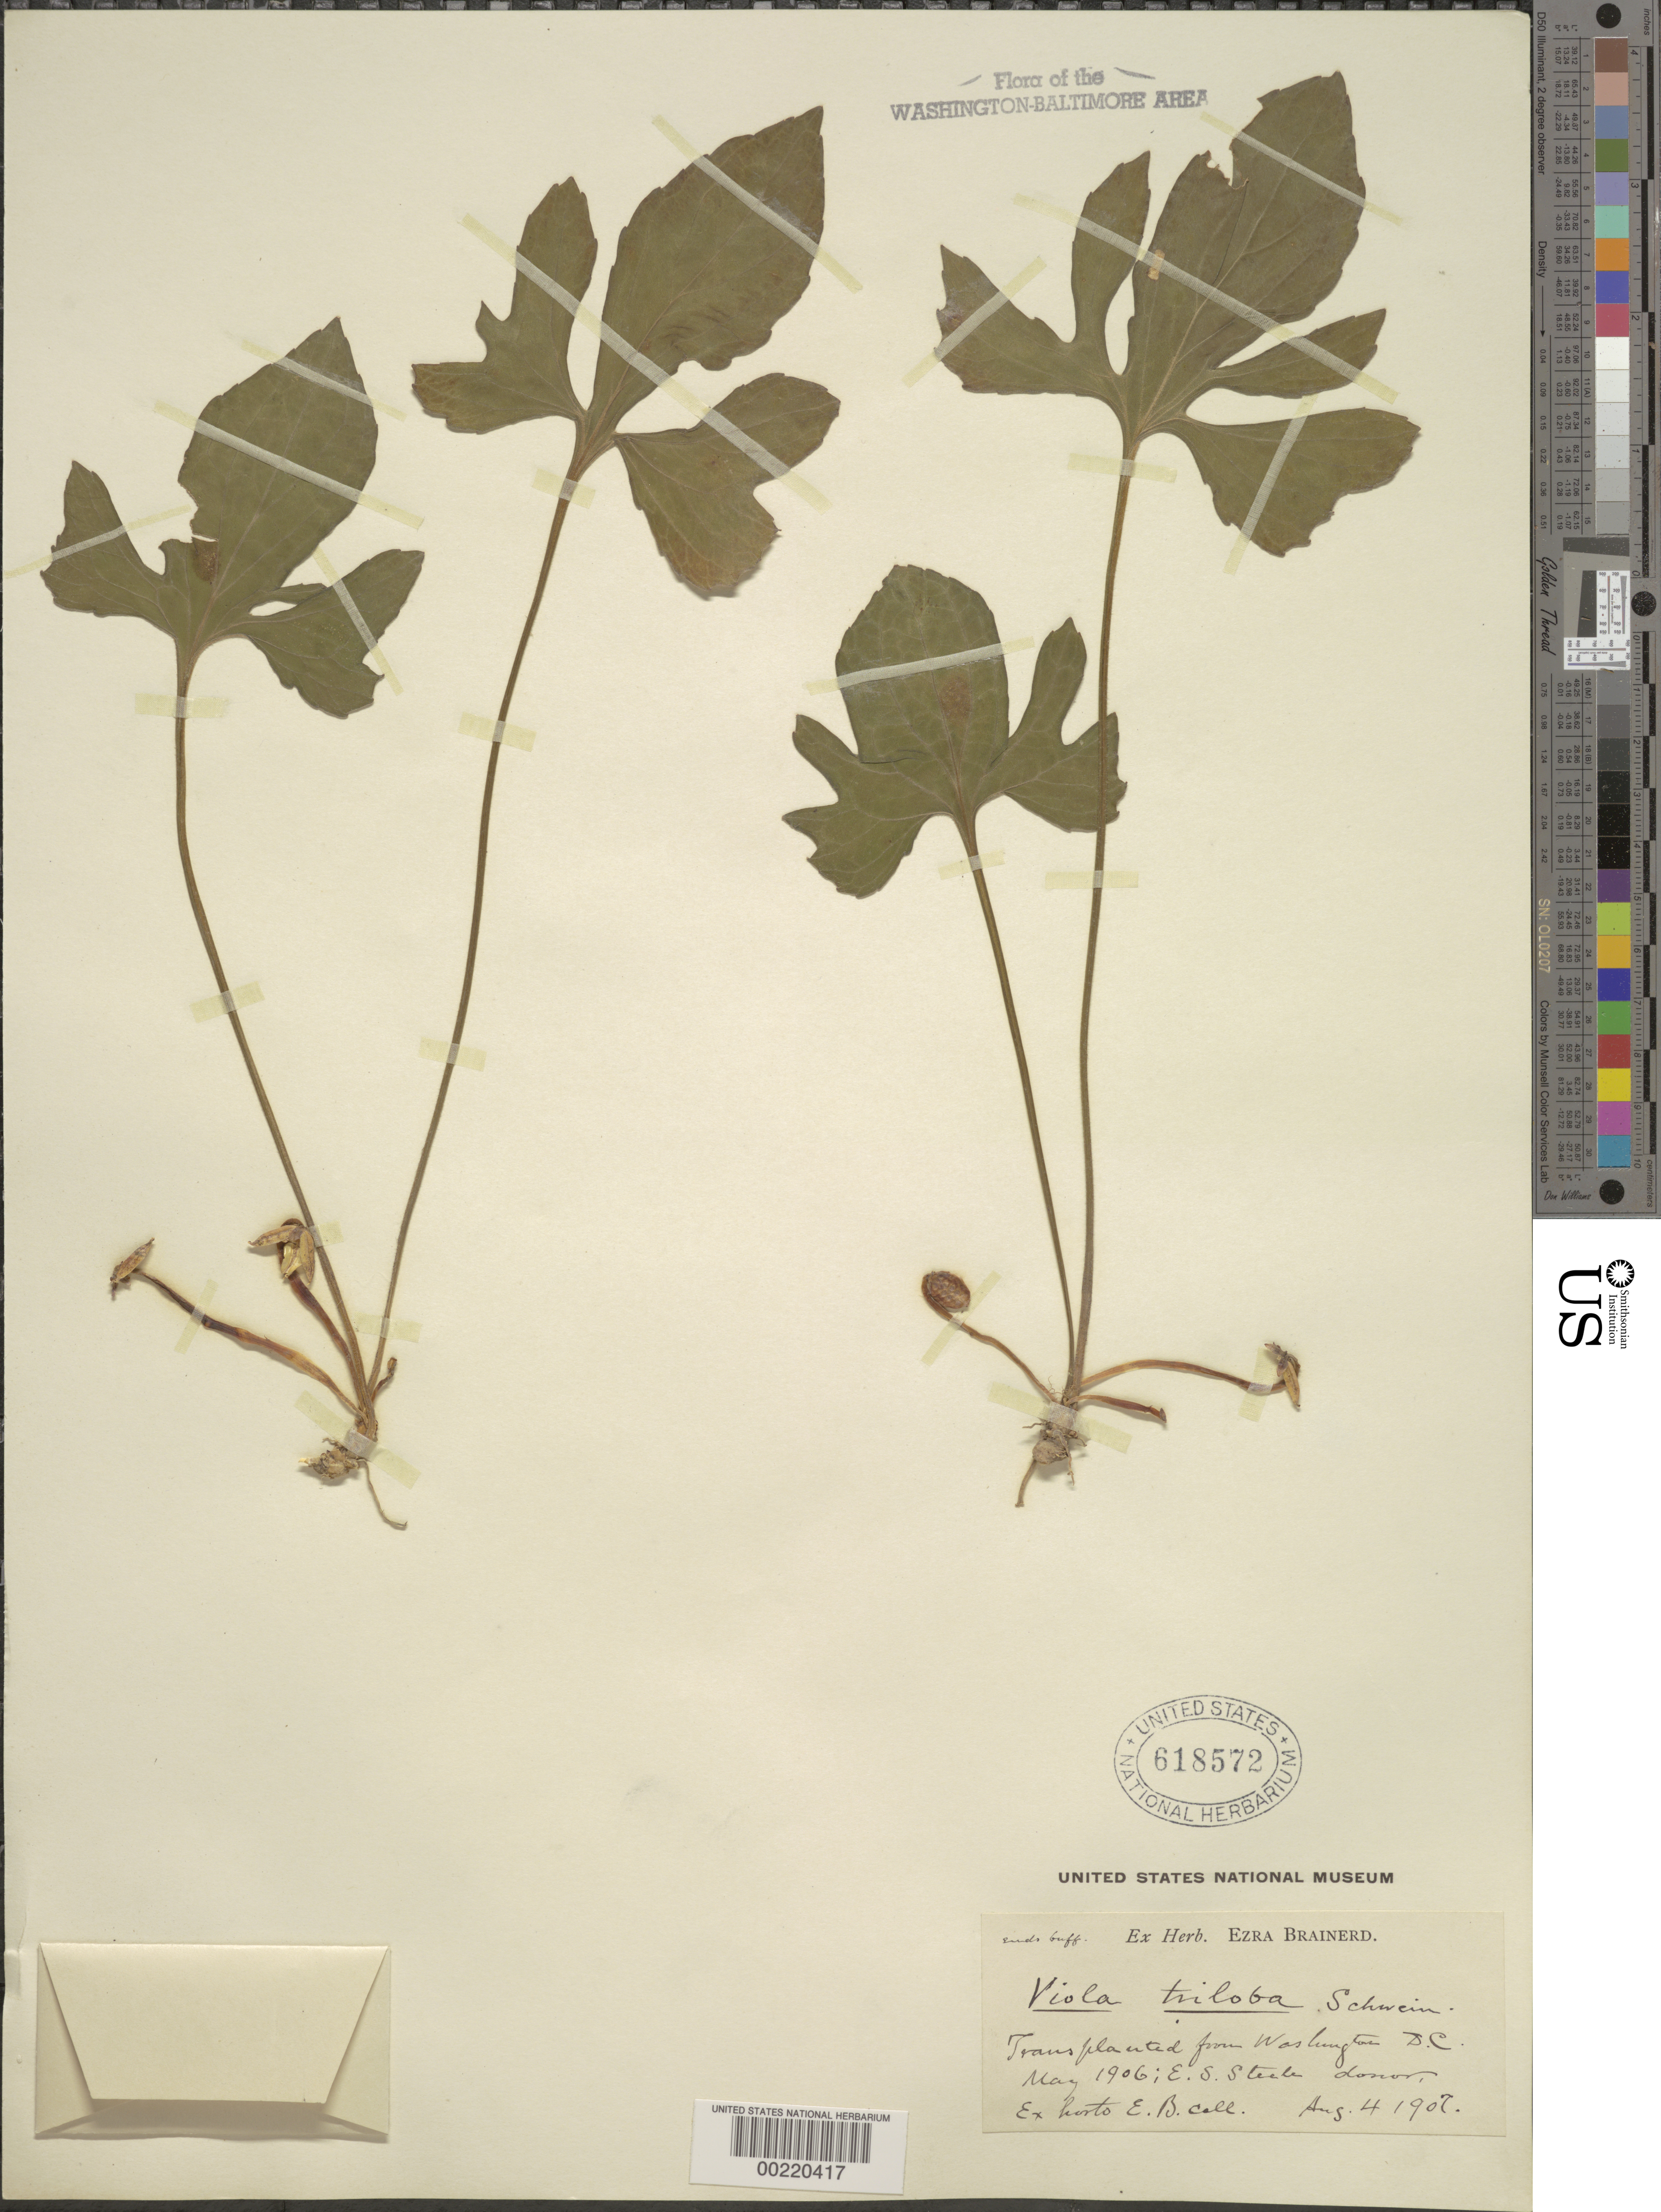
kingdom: Plantae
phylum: Tracheophyta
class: Magnoliopsida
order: Malpighiales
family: Violaceae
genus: Viola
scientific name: Viola palmata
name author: L.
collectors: E. Steele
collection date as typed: May 1906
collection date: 1906-05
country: United States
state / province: District of Columbia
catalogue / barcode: US 618572